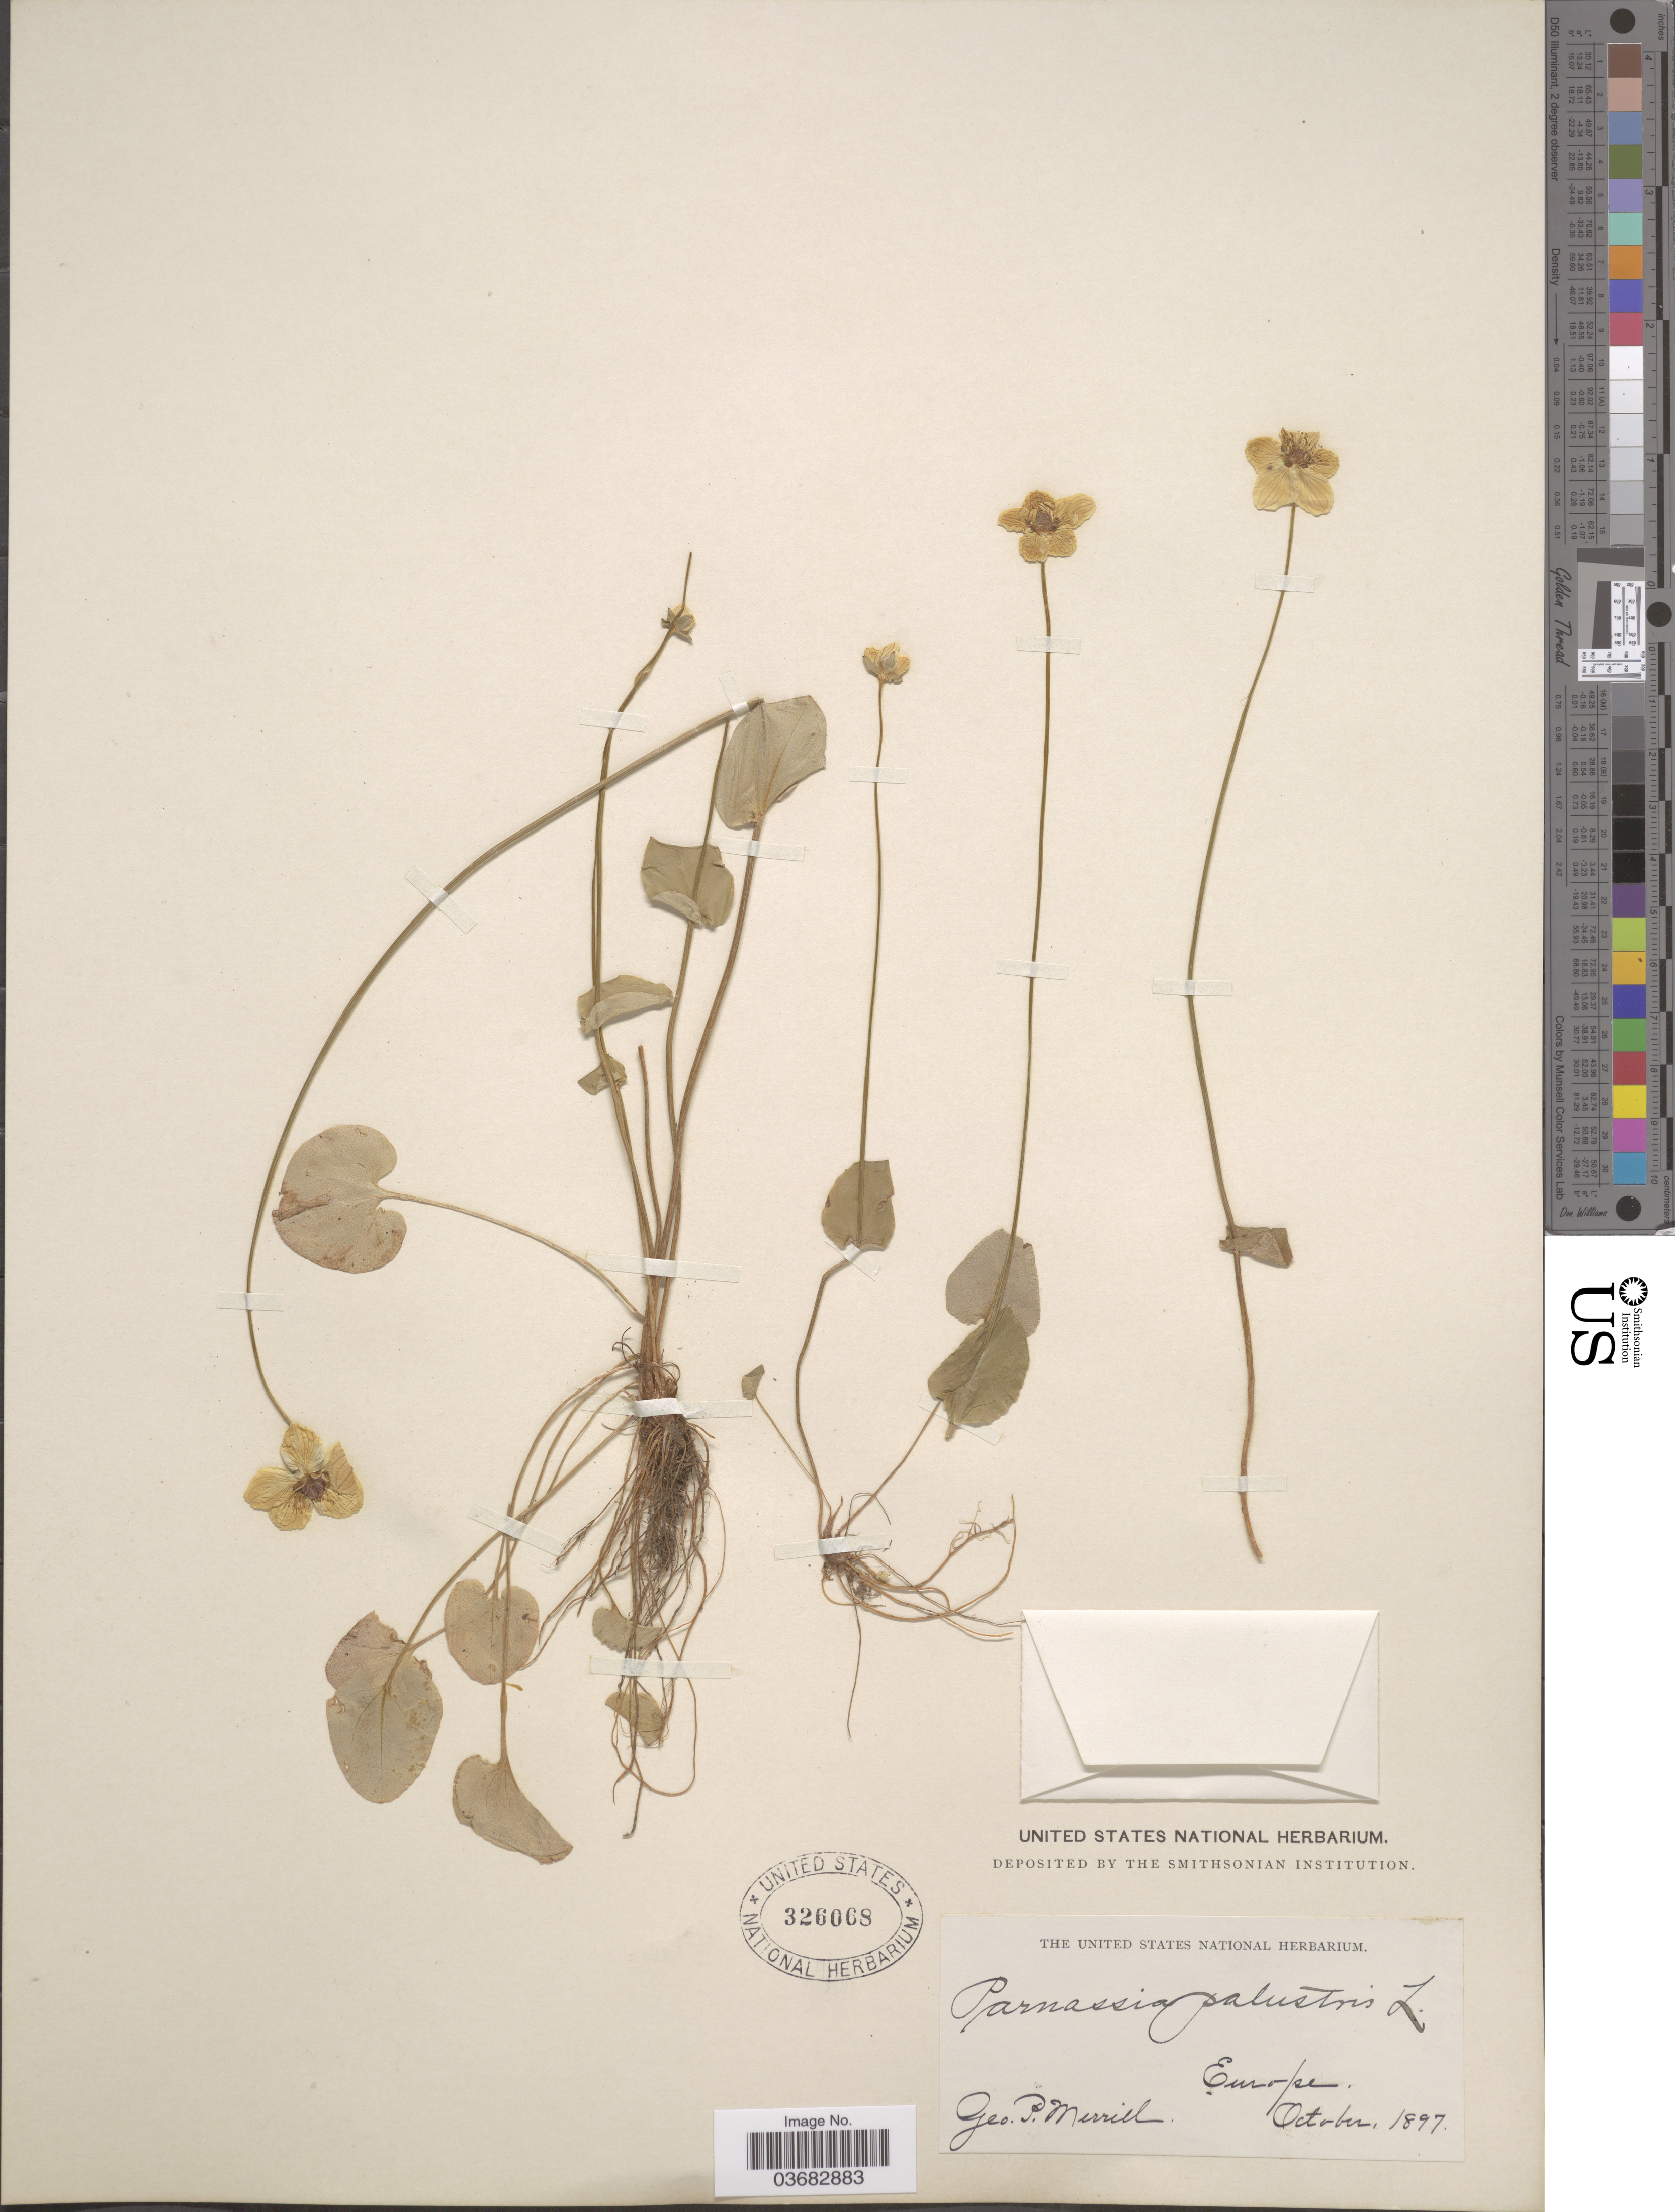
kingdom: Plantae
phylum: Tracheophyta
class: Magnoliopsida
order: Celastrales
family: Parnassiaceae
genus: Parnassia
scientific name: Parnassia palustris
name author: L.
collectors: G. P. Merrill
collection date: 1897-10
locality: Europe.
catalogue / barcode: US 326068